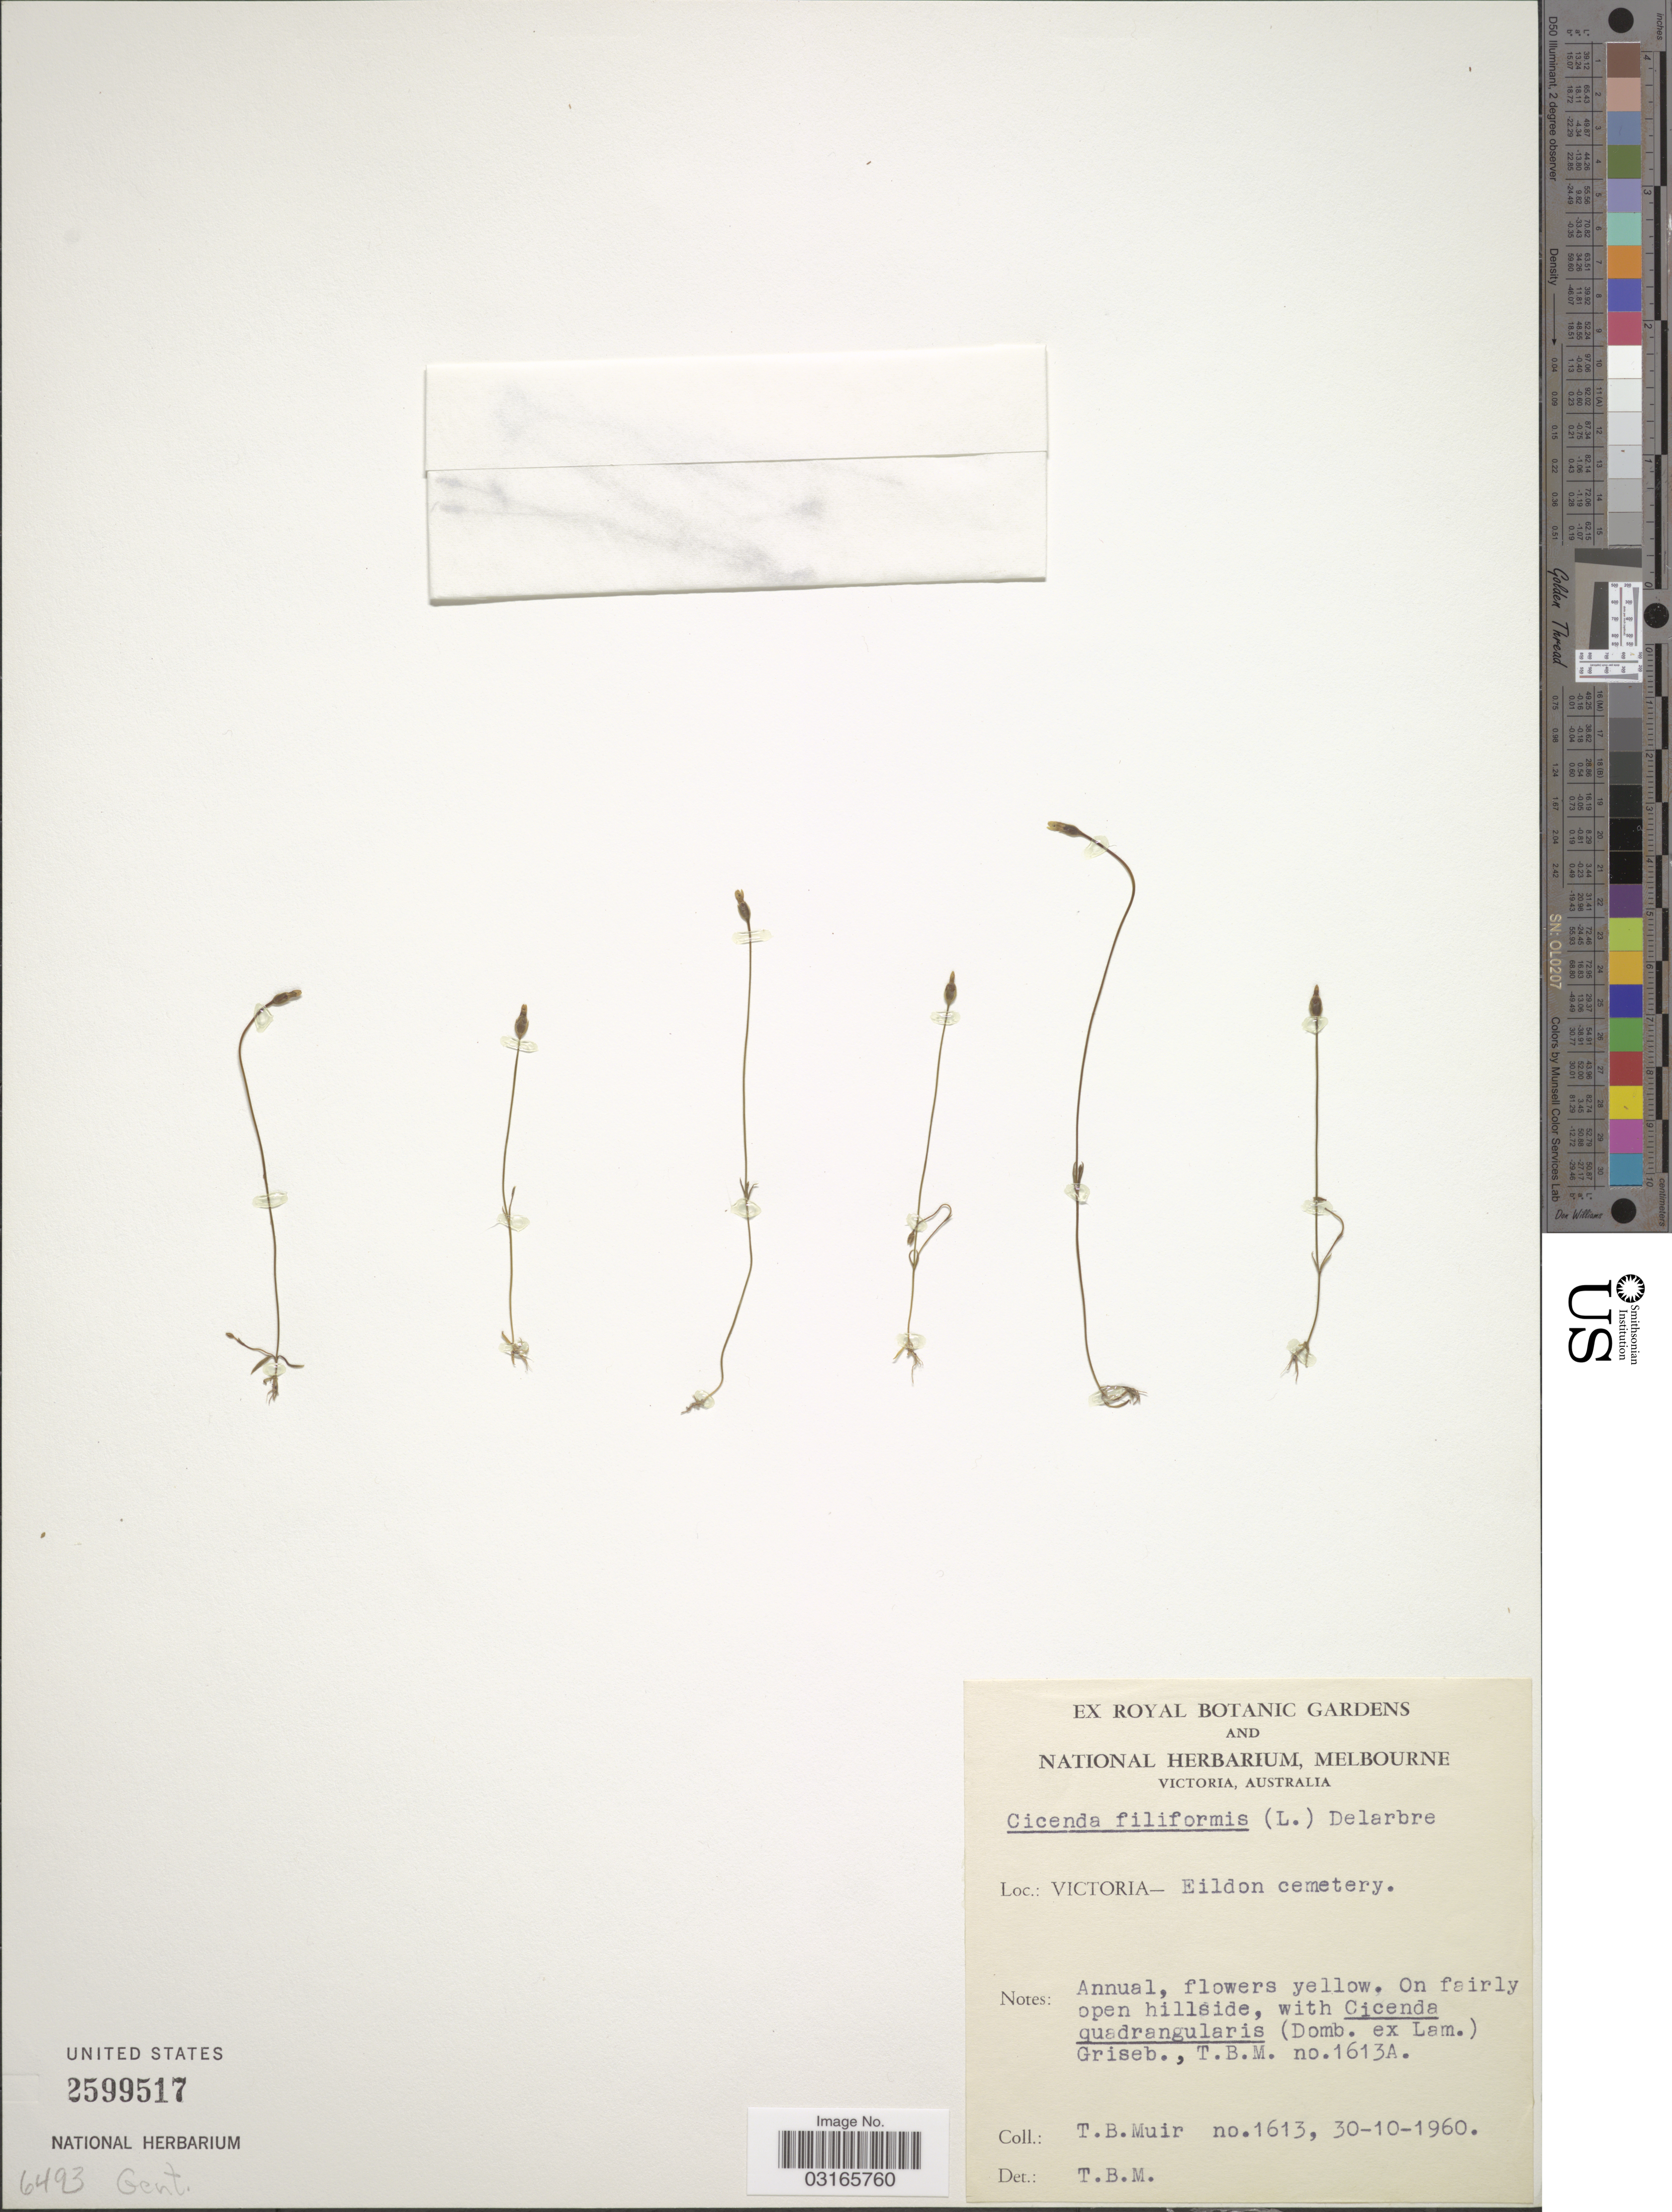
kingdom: Plantae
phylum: Tracheophyta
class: Magnoliopsida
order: Gentianales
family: Gentianaceae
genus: Cicendia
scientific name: Cicendia filiformis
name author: (L.) Delarbre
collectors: T. Muir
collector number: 1613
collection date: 1960-10-30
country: Australia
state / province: Victoria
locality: Victoria - Eildon cemetery.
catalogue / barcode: US 2599517